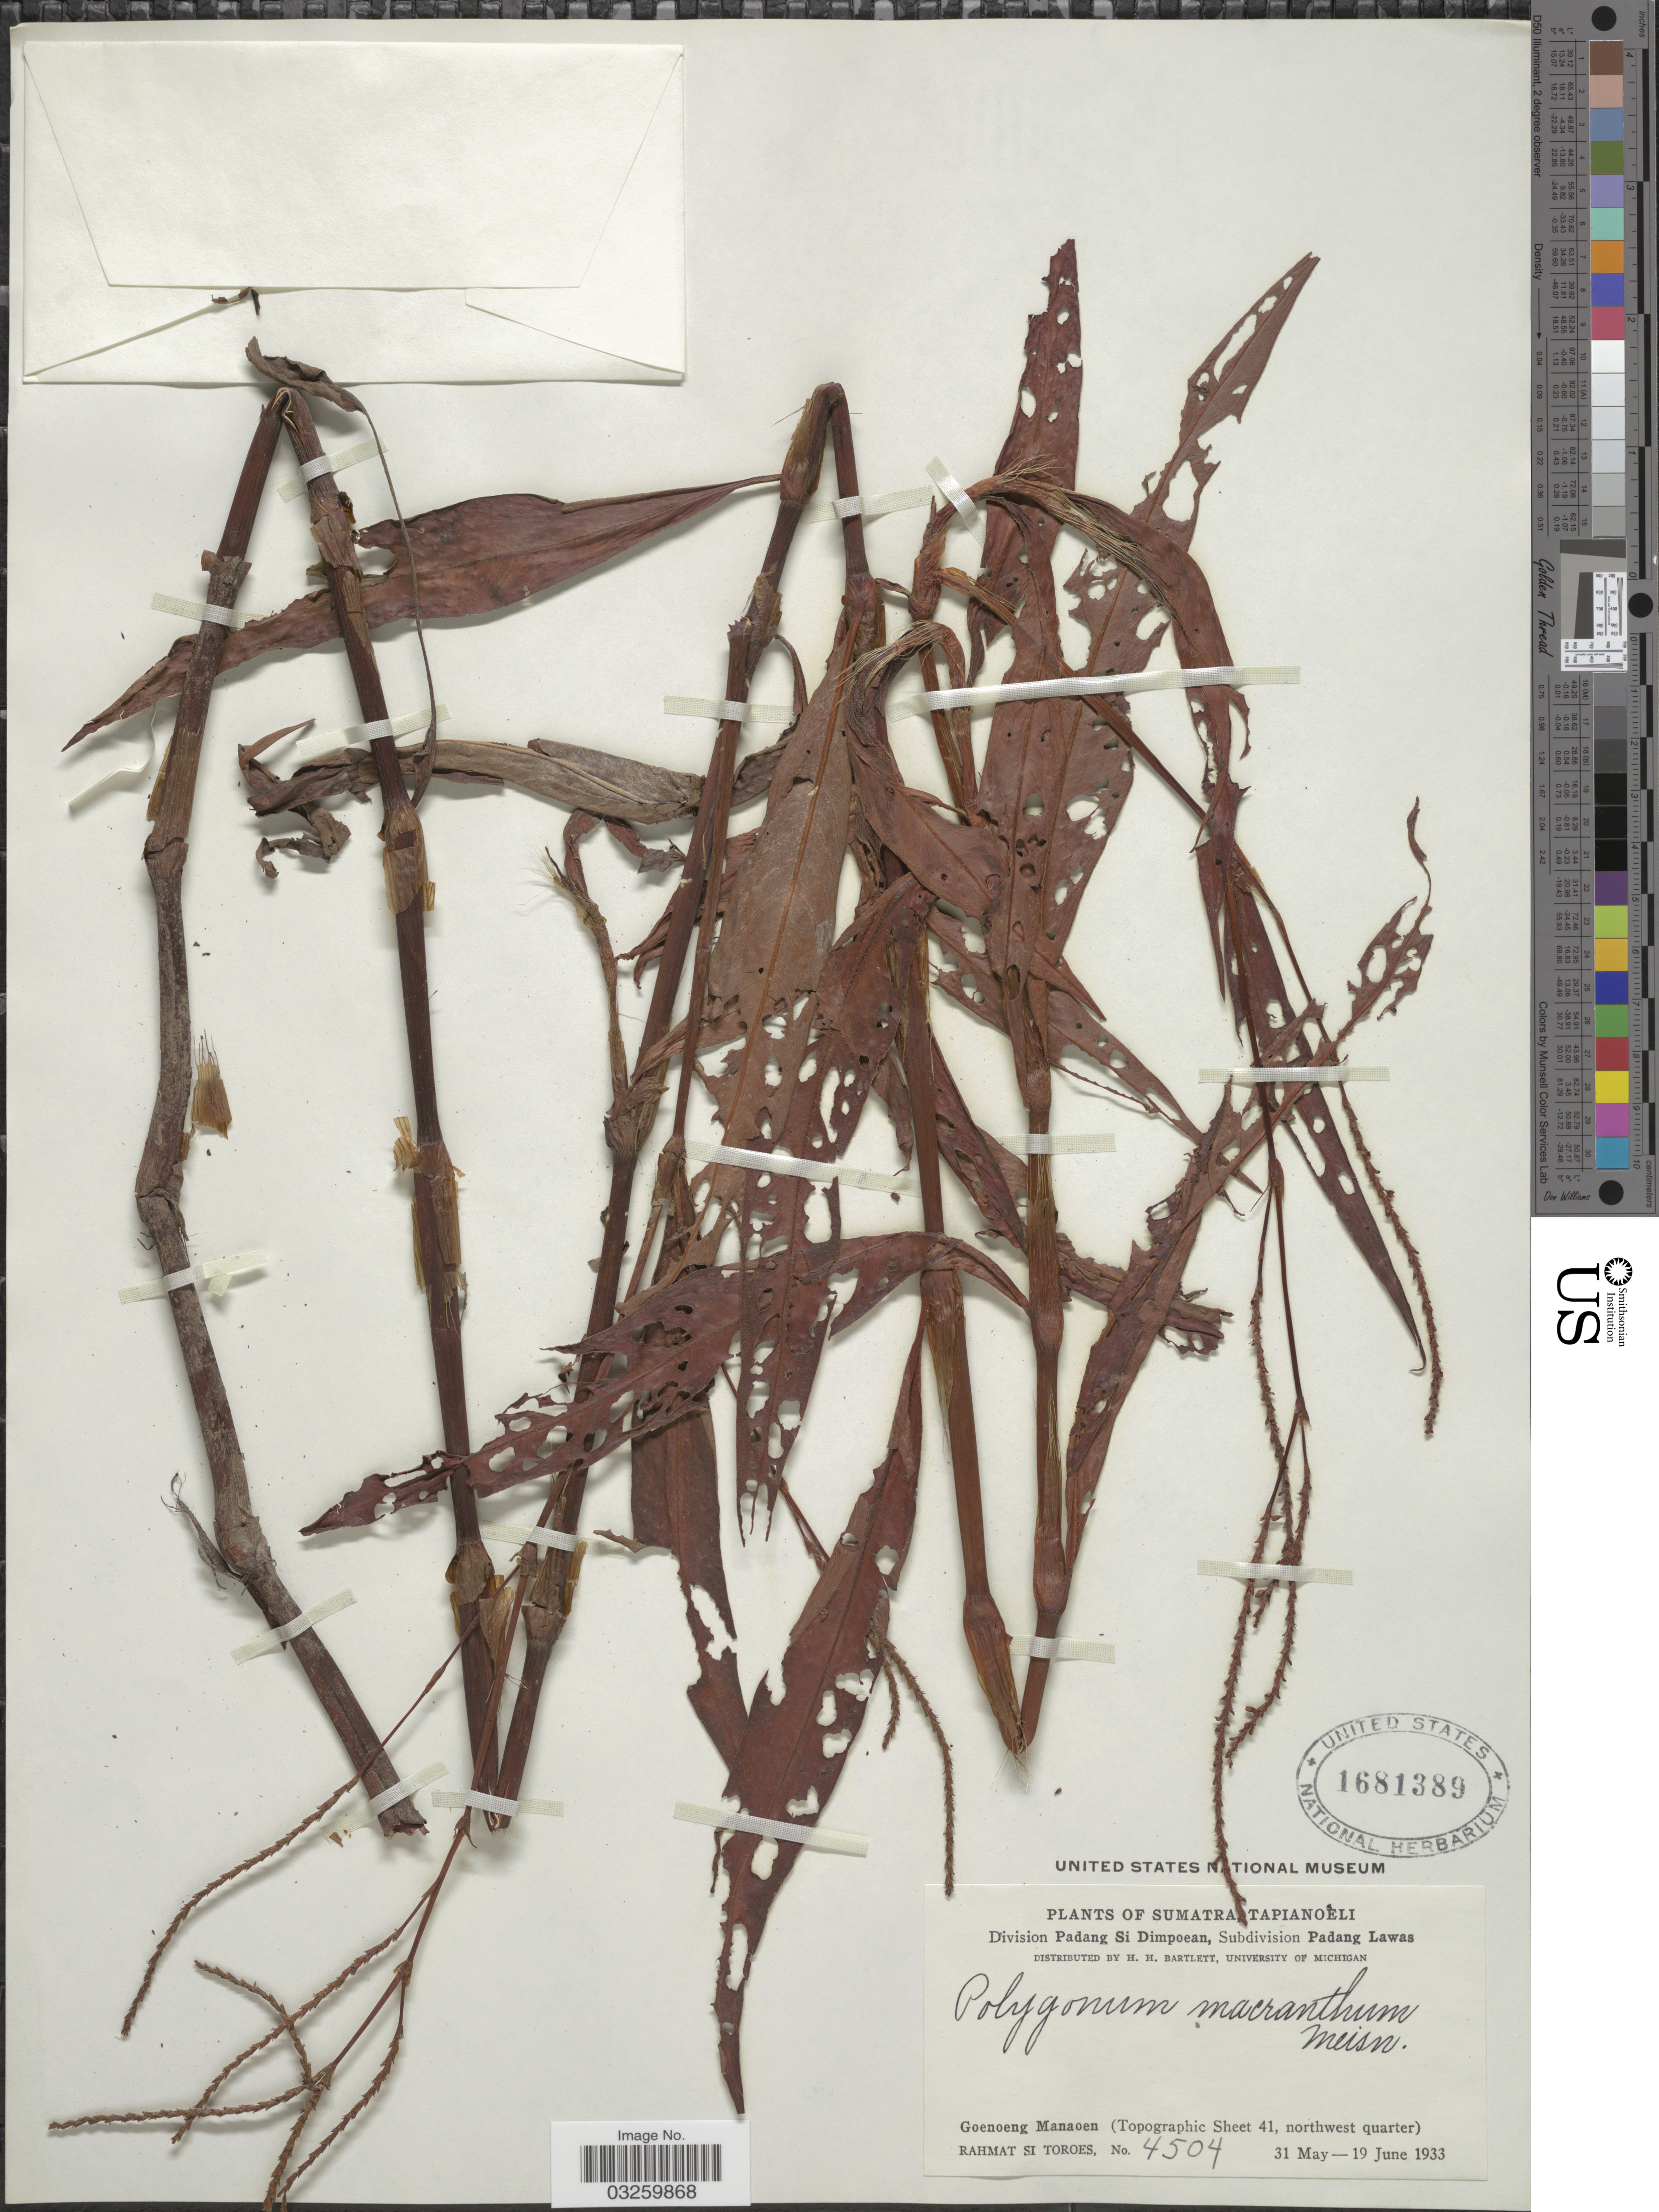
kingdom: Plantae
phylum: Tracheophyta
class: Magnoliopsida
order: Caryophyllales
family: Polygonaceae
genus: Persicaria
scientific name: Persicaria macrantha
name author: (Meisn.) Haraldson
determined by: Wagner, W. L., (BOT), Smithsonian Institution - National Museum of Natural History (UNITED STATES)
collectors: Rahmat Si Boeea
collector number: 4504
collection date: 1933-05-31/1933-06-19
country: Indonesia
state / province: Sumatra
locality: Tapianoeli. Division Padang Si Dimpoean, Subdivision Padang Lawas. Goenoeng Manaoen (Topographic Sheet 40, northwest quarter).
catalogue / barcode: US 1681389